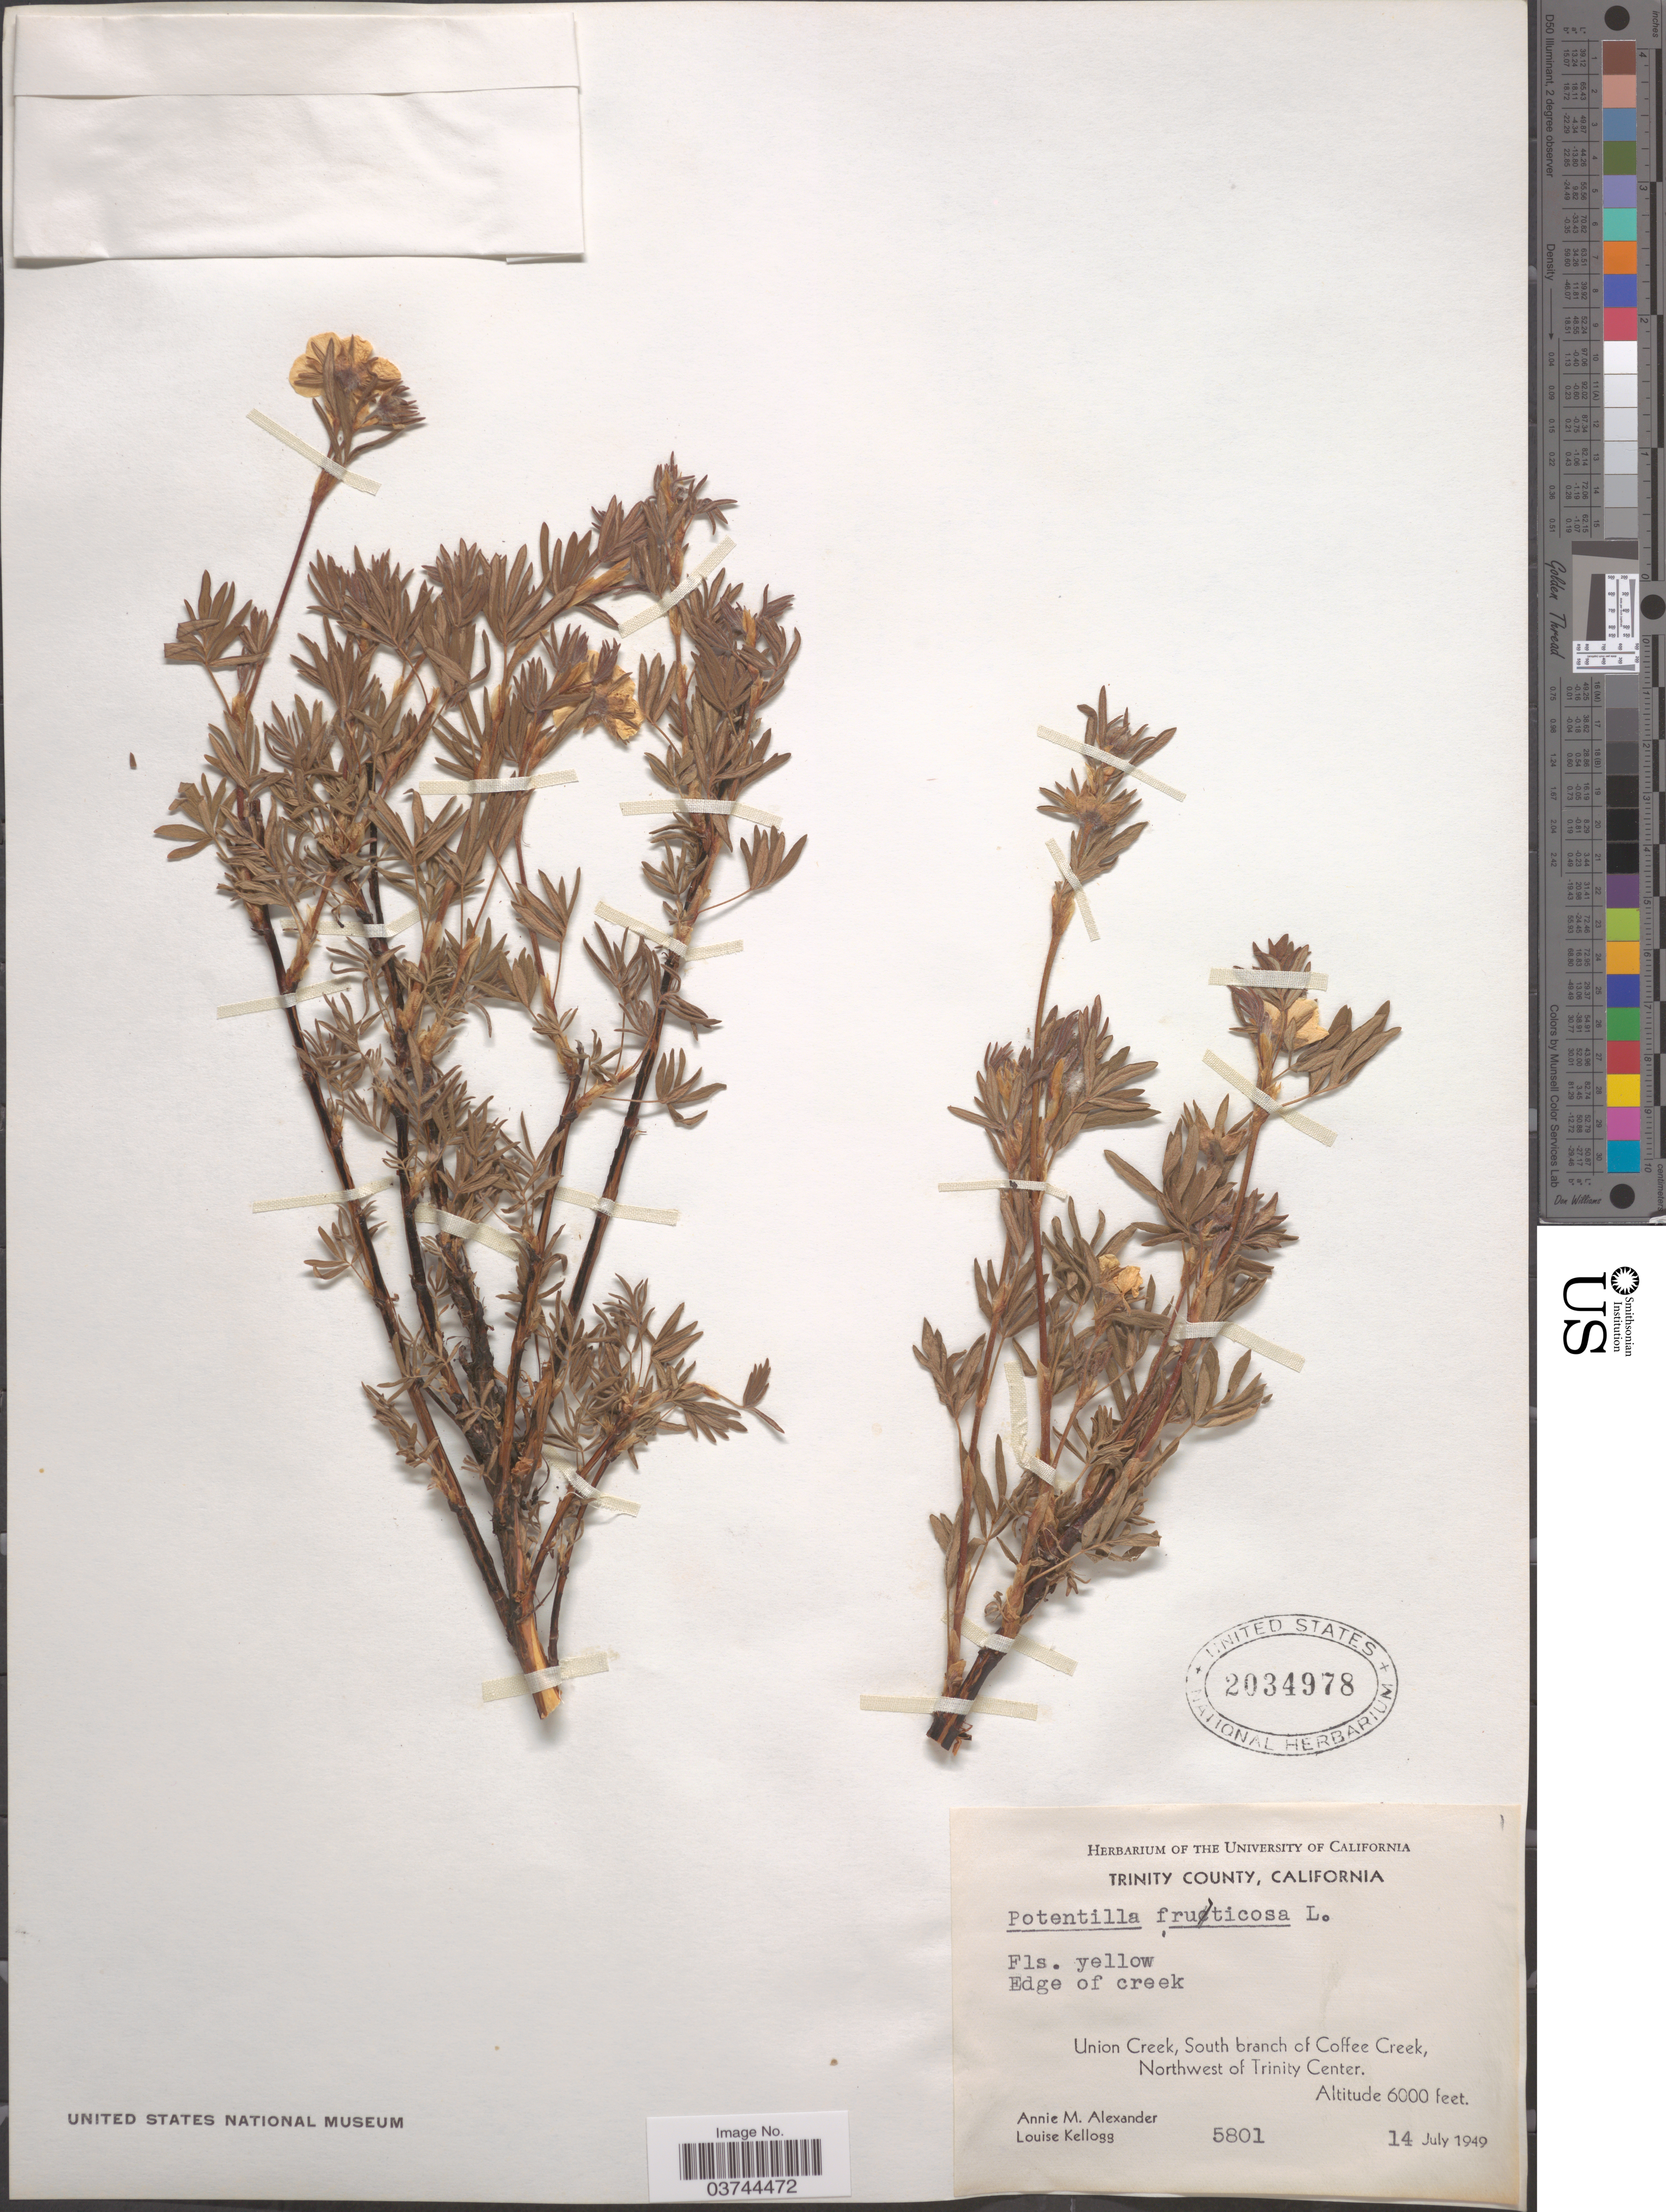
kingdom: Plantae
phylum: Tracheophyta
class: Magnoliopsida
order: Rosales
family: Rosaceae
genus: Dasiphora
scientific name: Dasiphora fruticosa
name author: (L.) Rydb.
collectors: A. M. Alexander & L. Kellogg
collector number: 5801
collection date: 1949-07-14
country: United States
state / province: California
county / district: Trinity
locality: Trinity County. Edge of creek. Union Creek, South branch of Coffee Creek, Northwest of Trinity Center.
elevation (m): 1829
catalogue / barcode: US 2034978